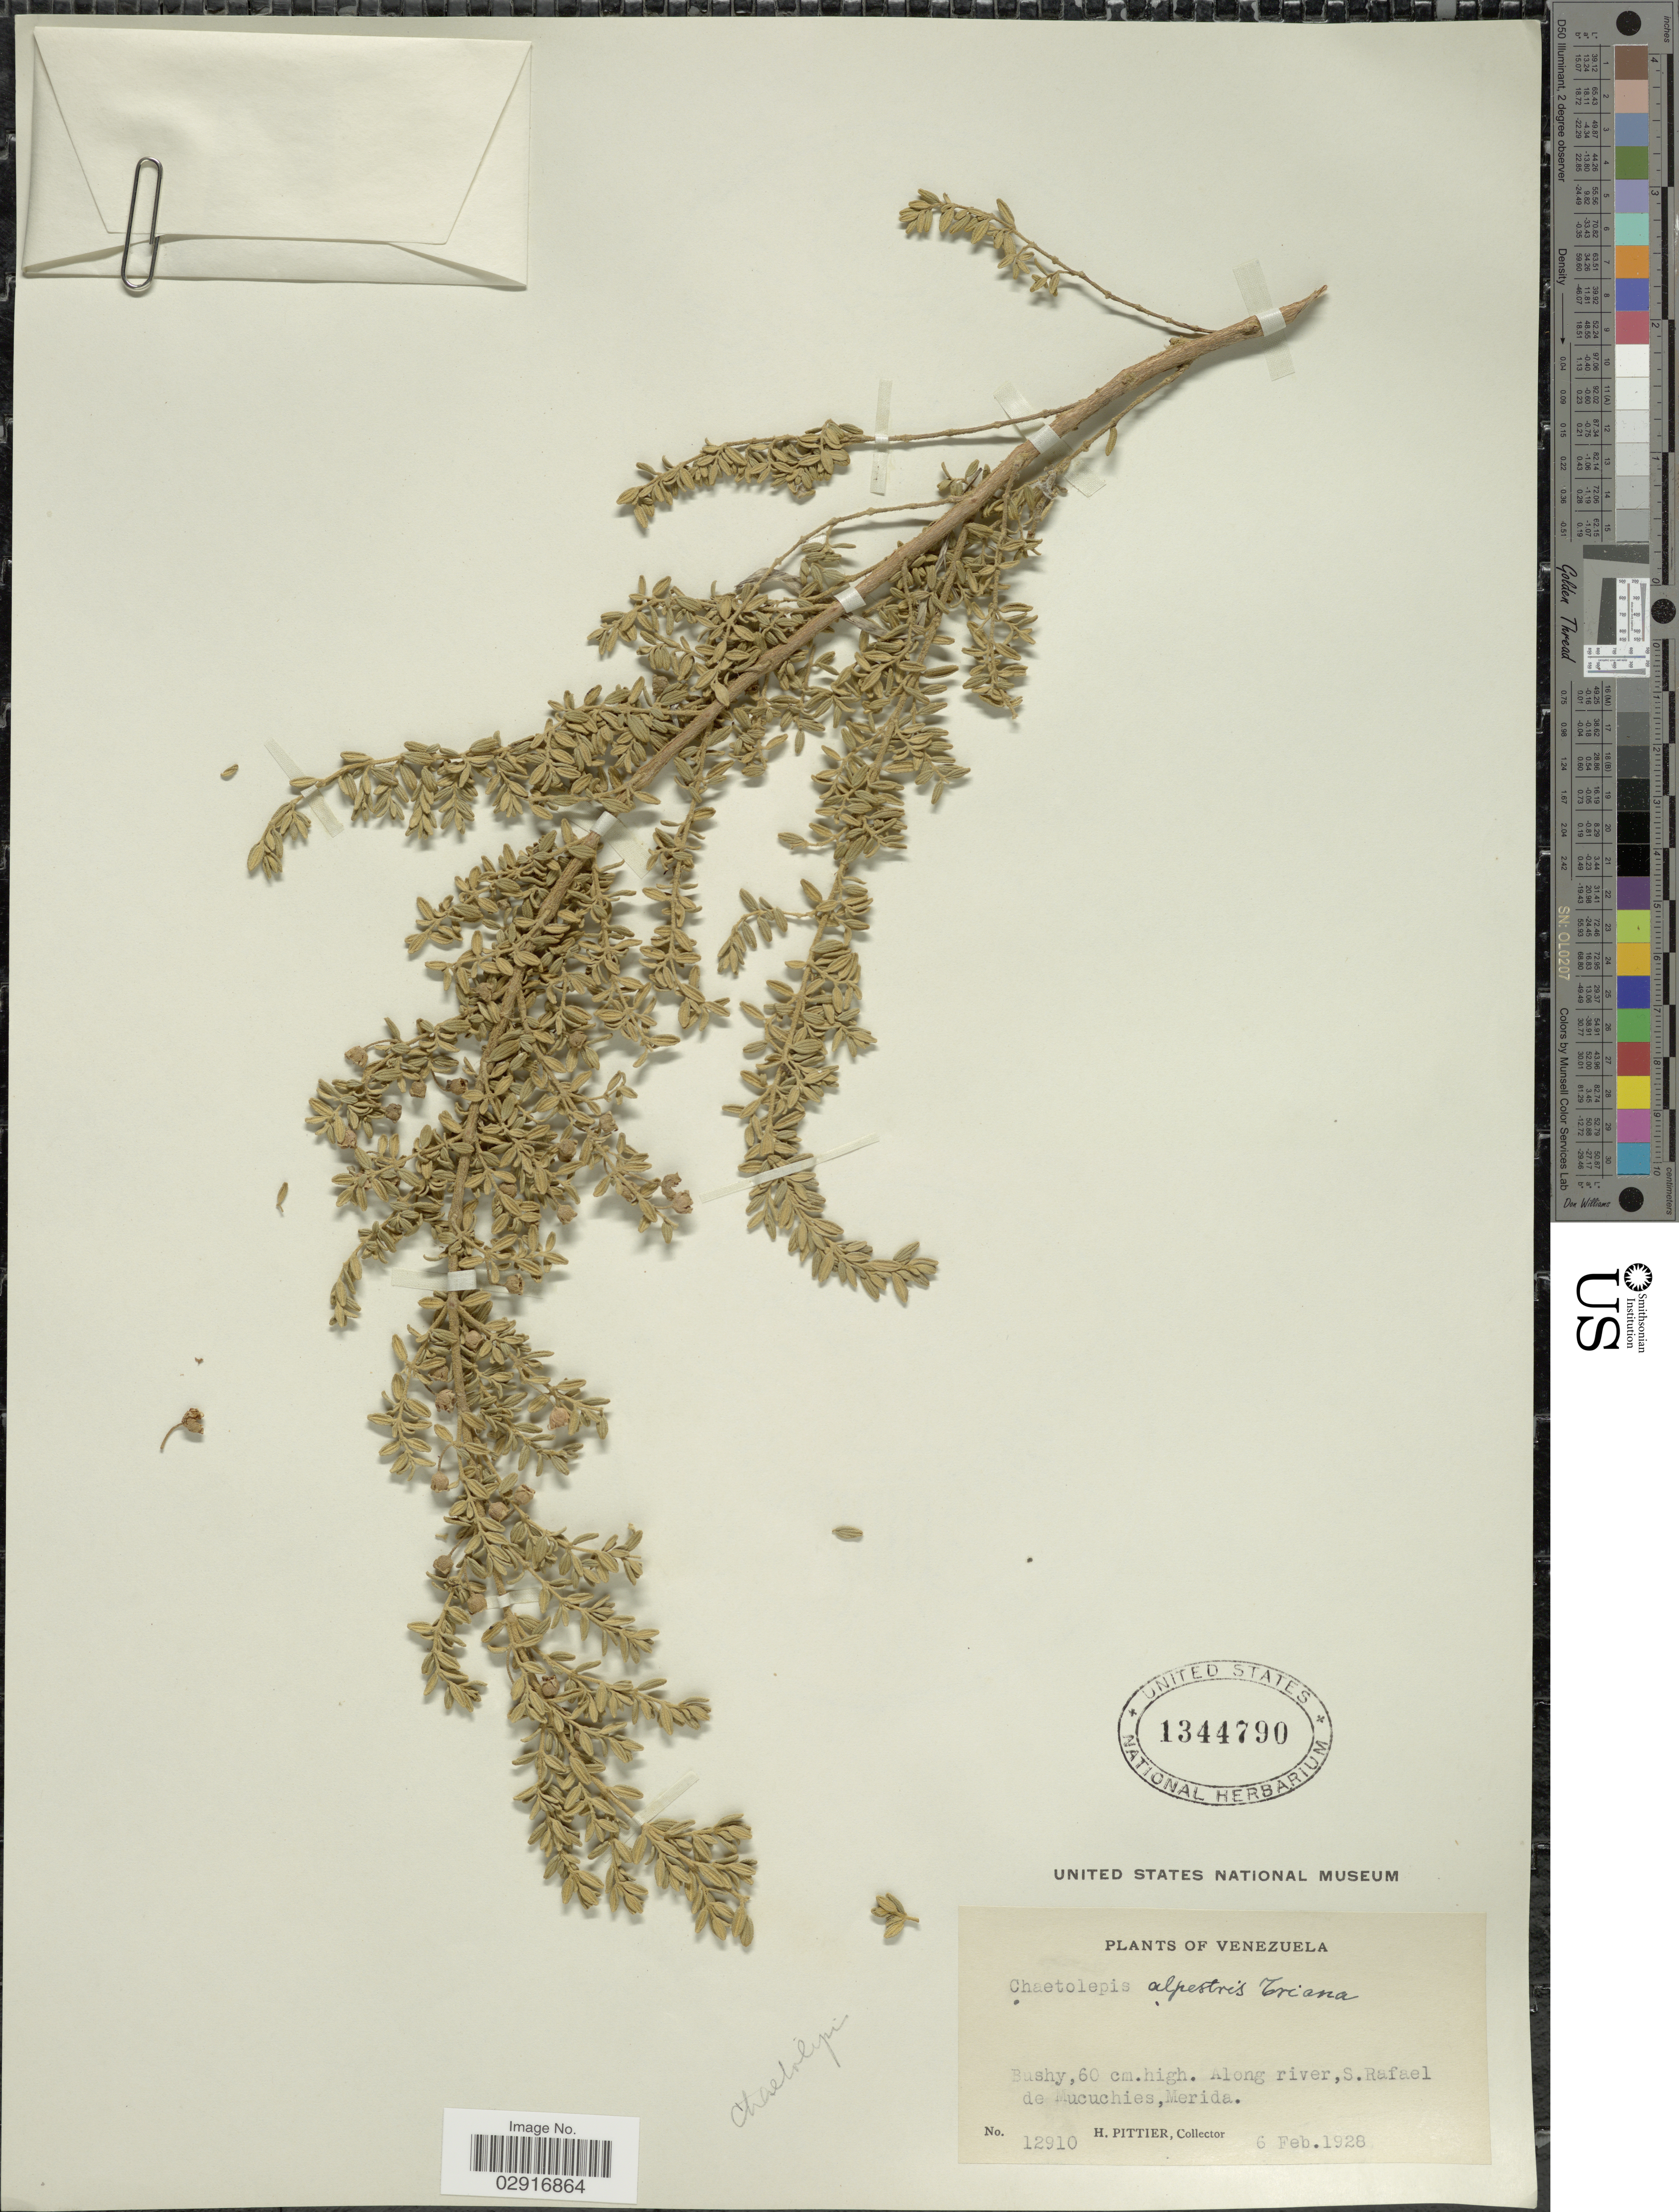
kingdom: Plantae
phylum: Tracheophyta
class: Magnoliopsida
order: Myrtales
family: Melastomataceae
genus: Chaetolepis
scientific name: Chaetolepis lindeniana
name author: (Naudin) Triana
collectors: H. F. Pittier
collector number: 12910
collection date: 1928-02-06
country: Venezuela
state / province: Mérida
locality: Along river, S. Rafael de Mucuchies.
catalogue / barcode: US 1344790